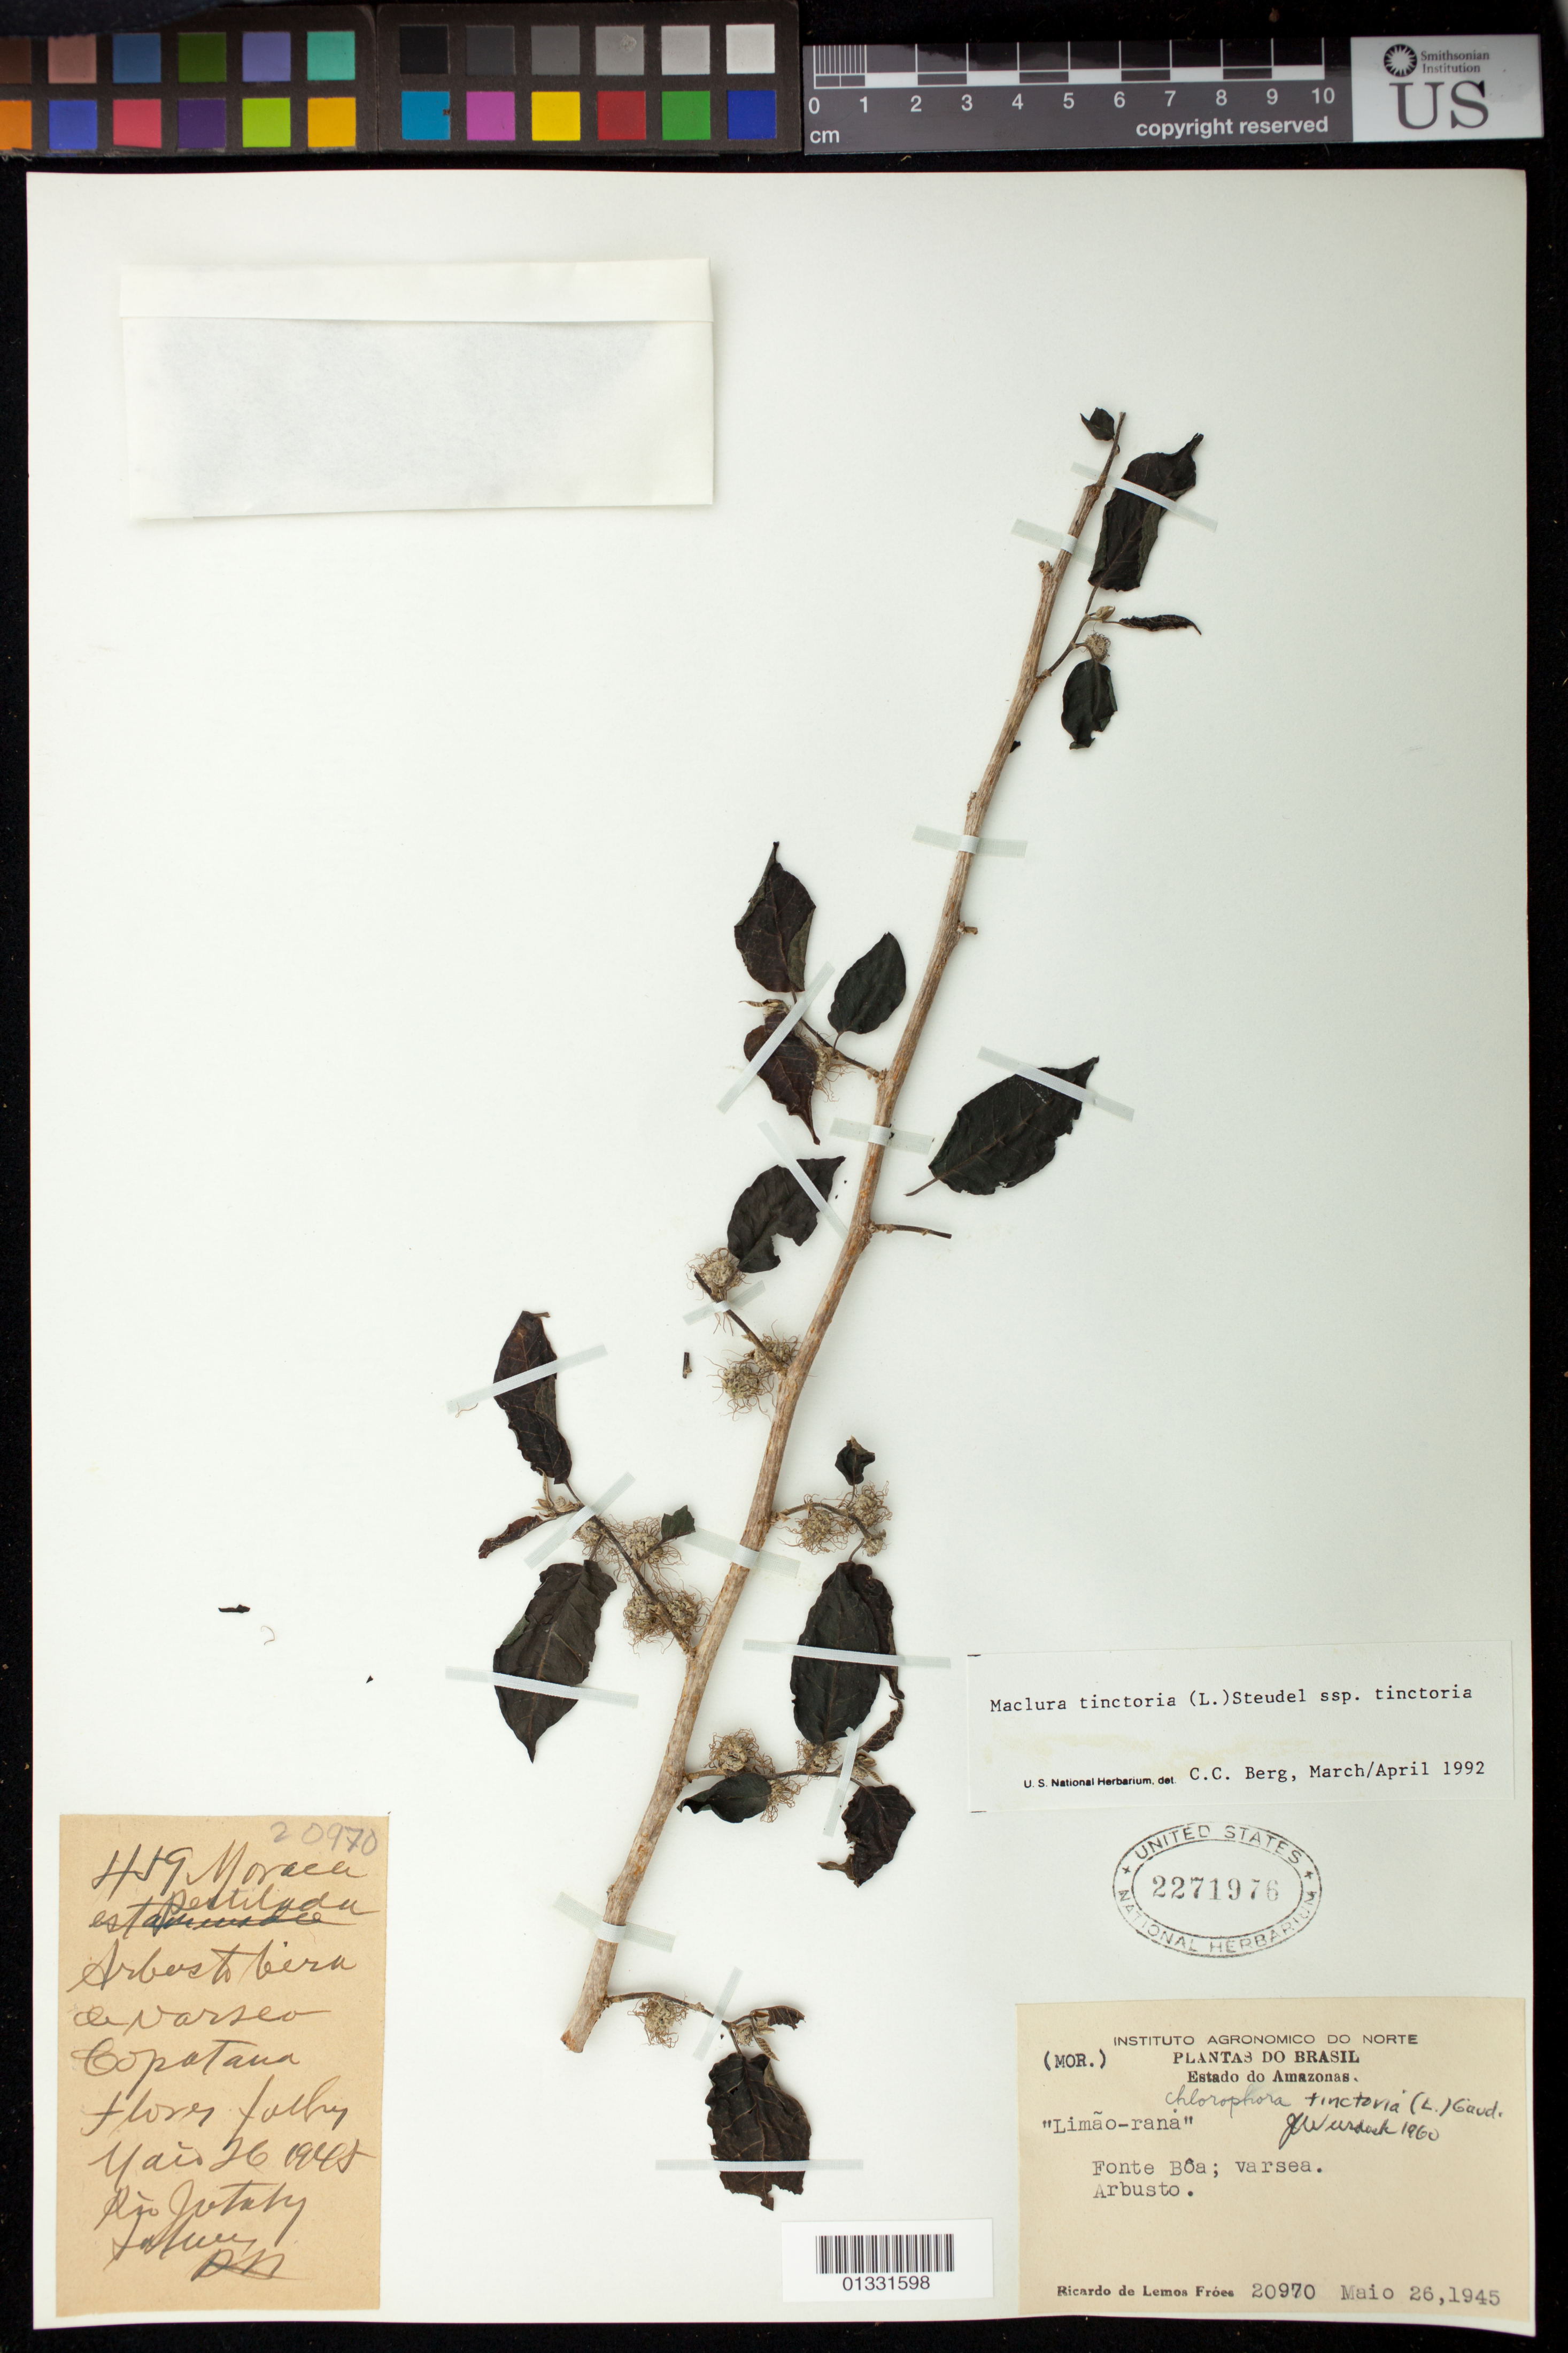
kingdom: Plantae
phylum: Tracheophyta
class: Magnoliopsida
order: Rosales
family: Moraceae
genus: Maclura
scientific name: Maclura tinctoria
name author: (L.) D. Don ex Steud.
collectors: R. L. Fróes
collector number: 20970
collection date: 1945-05-26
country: Brazil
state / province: Amazonas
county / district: Fonte Boa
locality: Fonte Boa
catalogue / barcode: US 2271976